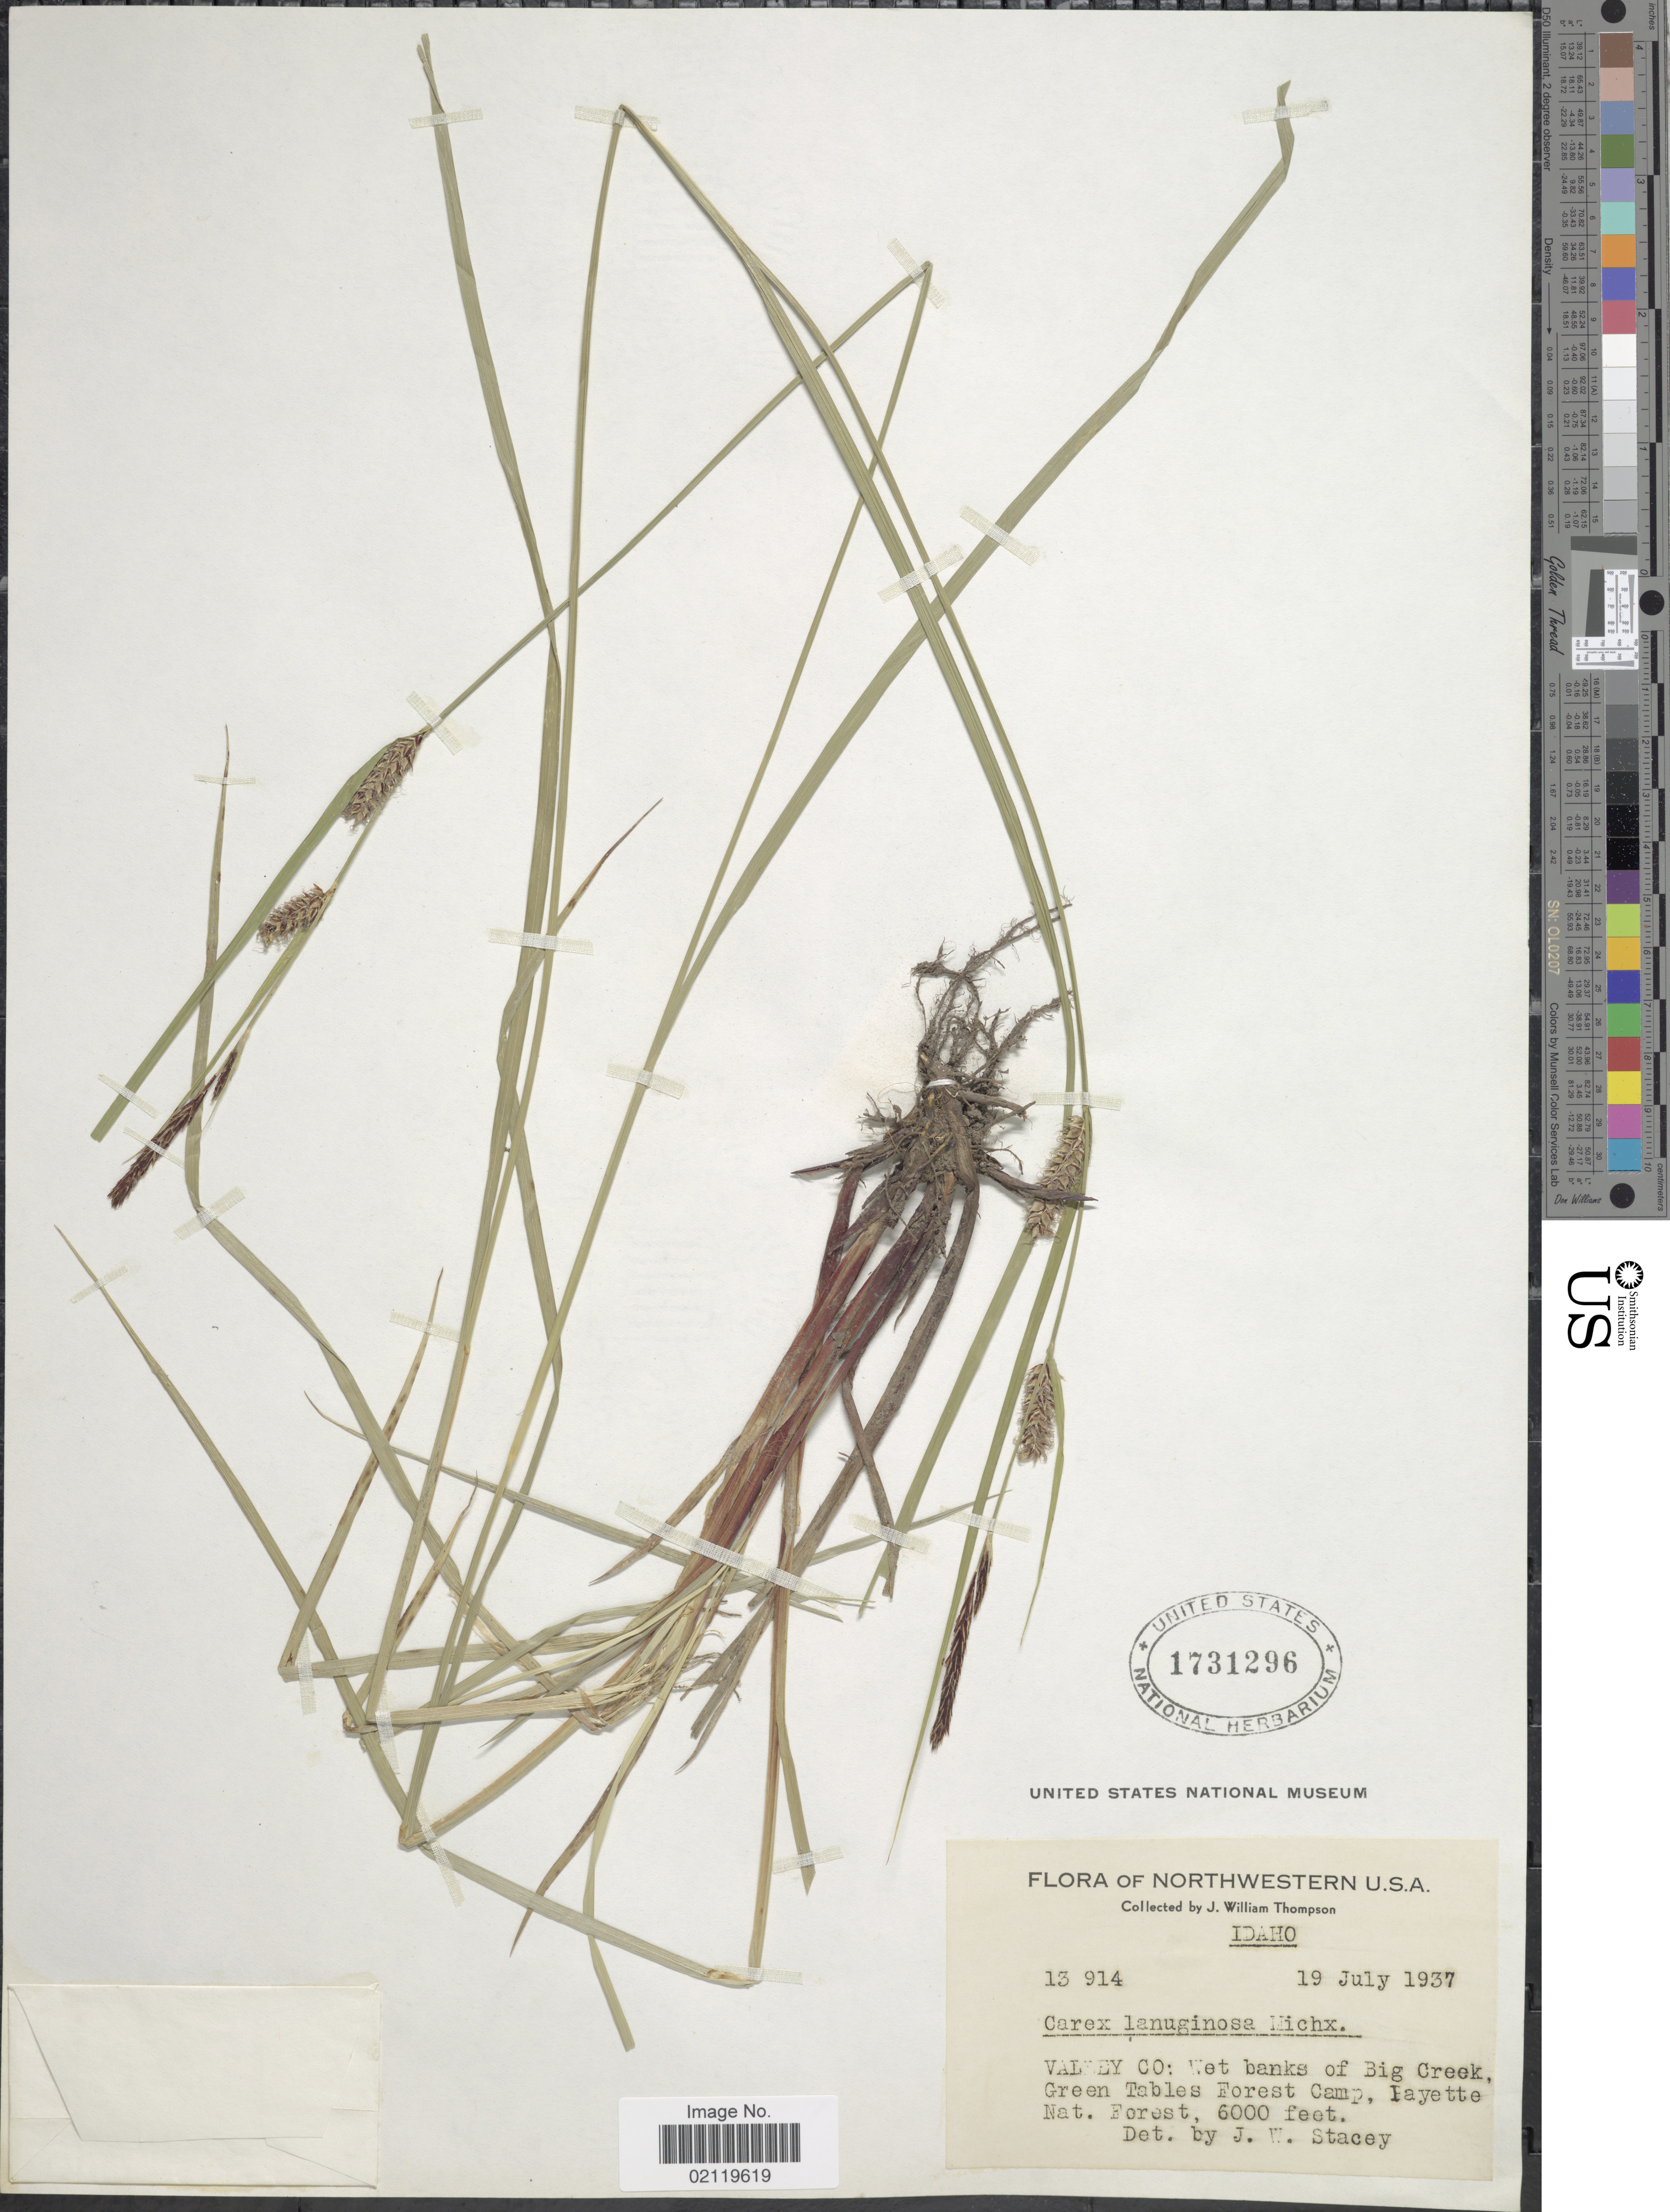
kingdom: Plantae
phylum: Tracheophyta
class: Liliopsida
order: Poales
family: Cyperaceae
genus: Carex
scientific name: Carex pellita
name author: Muhl. ex Willd.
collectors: J. W. Thompson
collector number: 13914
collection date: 1937-07-19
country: United States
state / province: Idaho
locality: Valley Co: Wet banks of Big Creek, Green Table Forest Camp, Payette Nat. Forest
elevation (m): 1829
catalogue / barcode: US 1731296